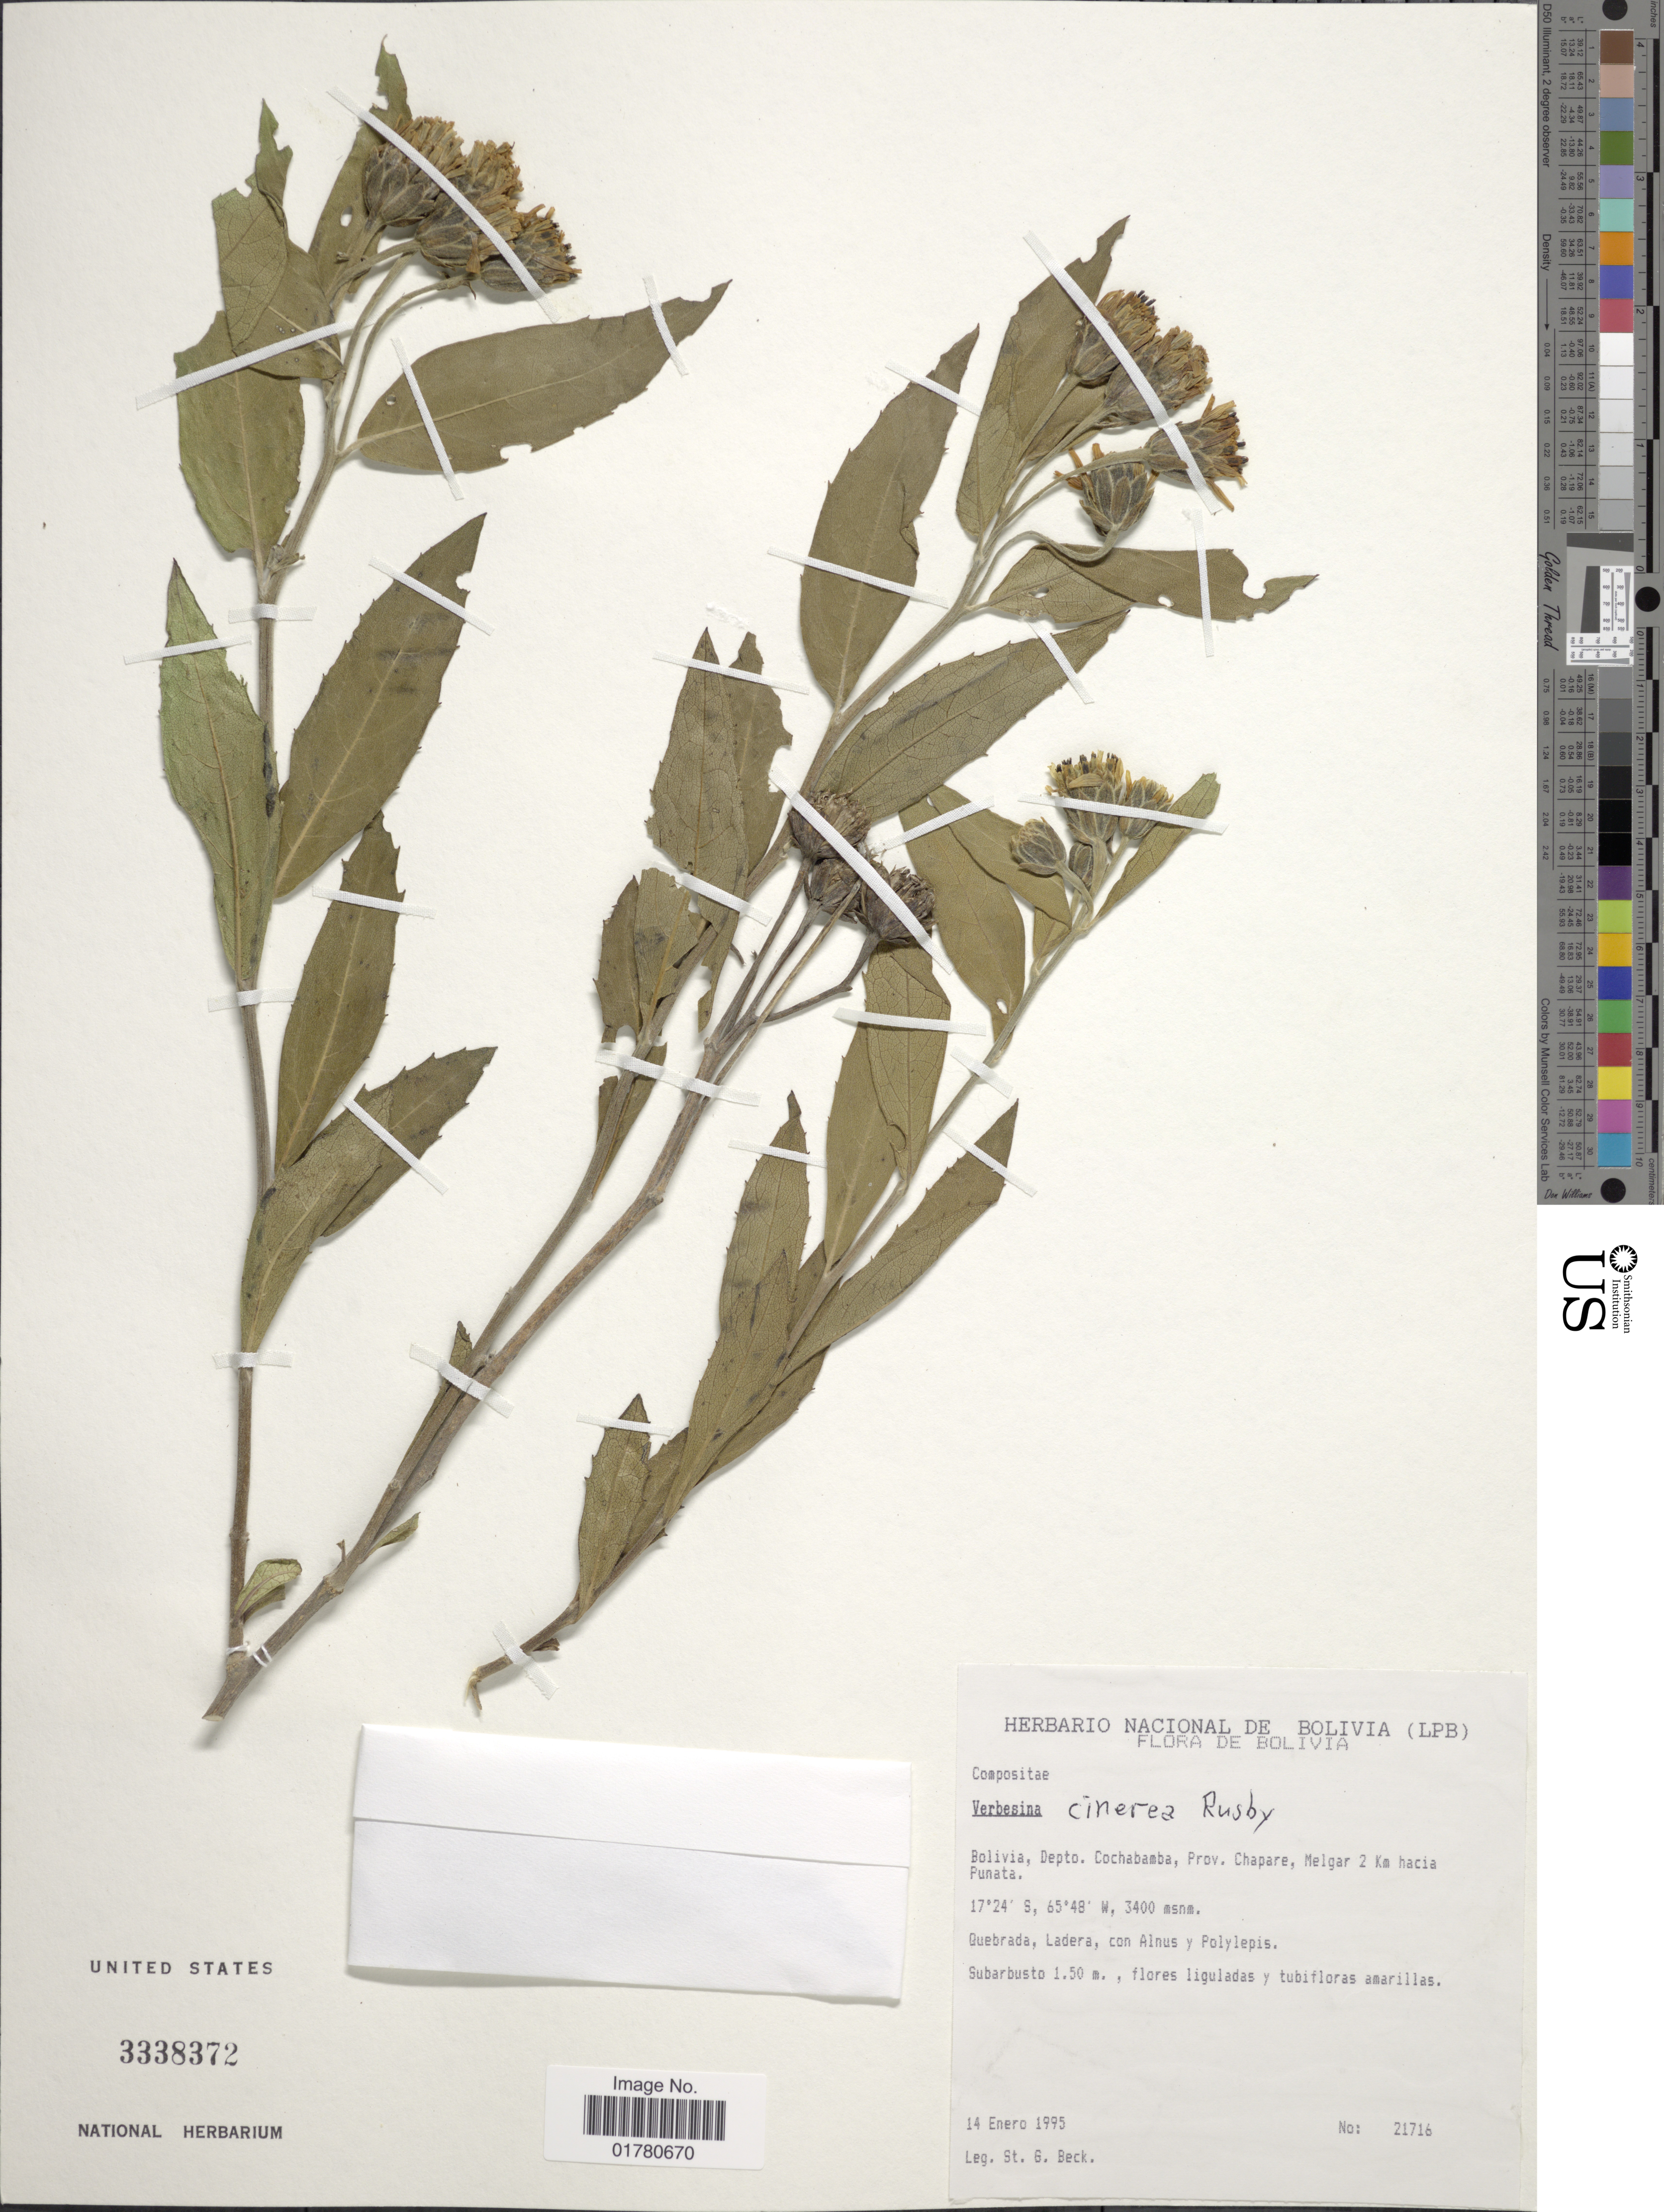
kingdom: Plantae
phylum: Tracheophyta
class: Magnoliopsida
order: Asterales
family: Asteraceae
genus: Verbesina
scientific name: Verbesina cinerea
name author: Rusby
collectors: S. G. Beck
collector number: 21716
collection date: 1995-01-14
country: Bolivia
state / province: Cochabamba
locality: Depto Cochabamba, Chapare, Melgar 2 Km hacia Punata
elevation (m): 3400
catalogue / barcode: US 3338372